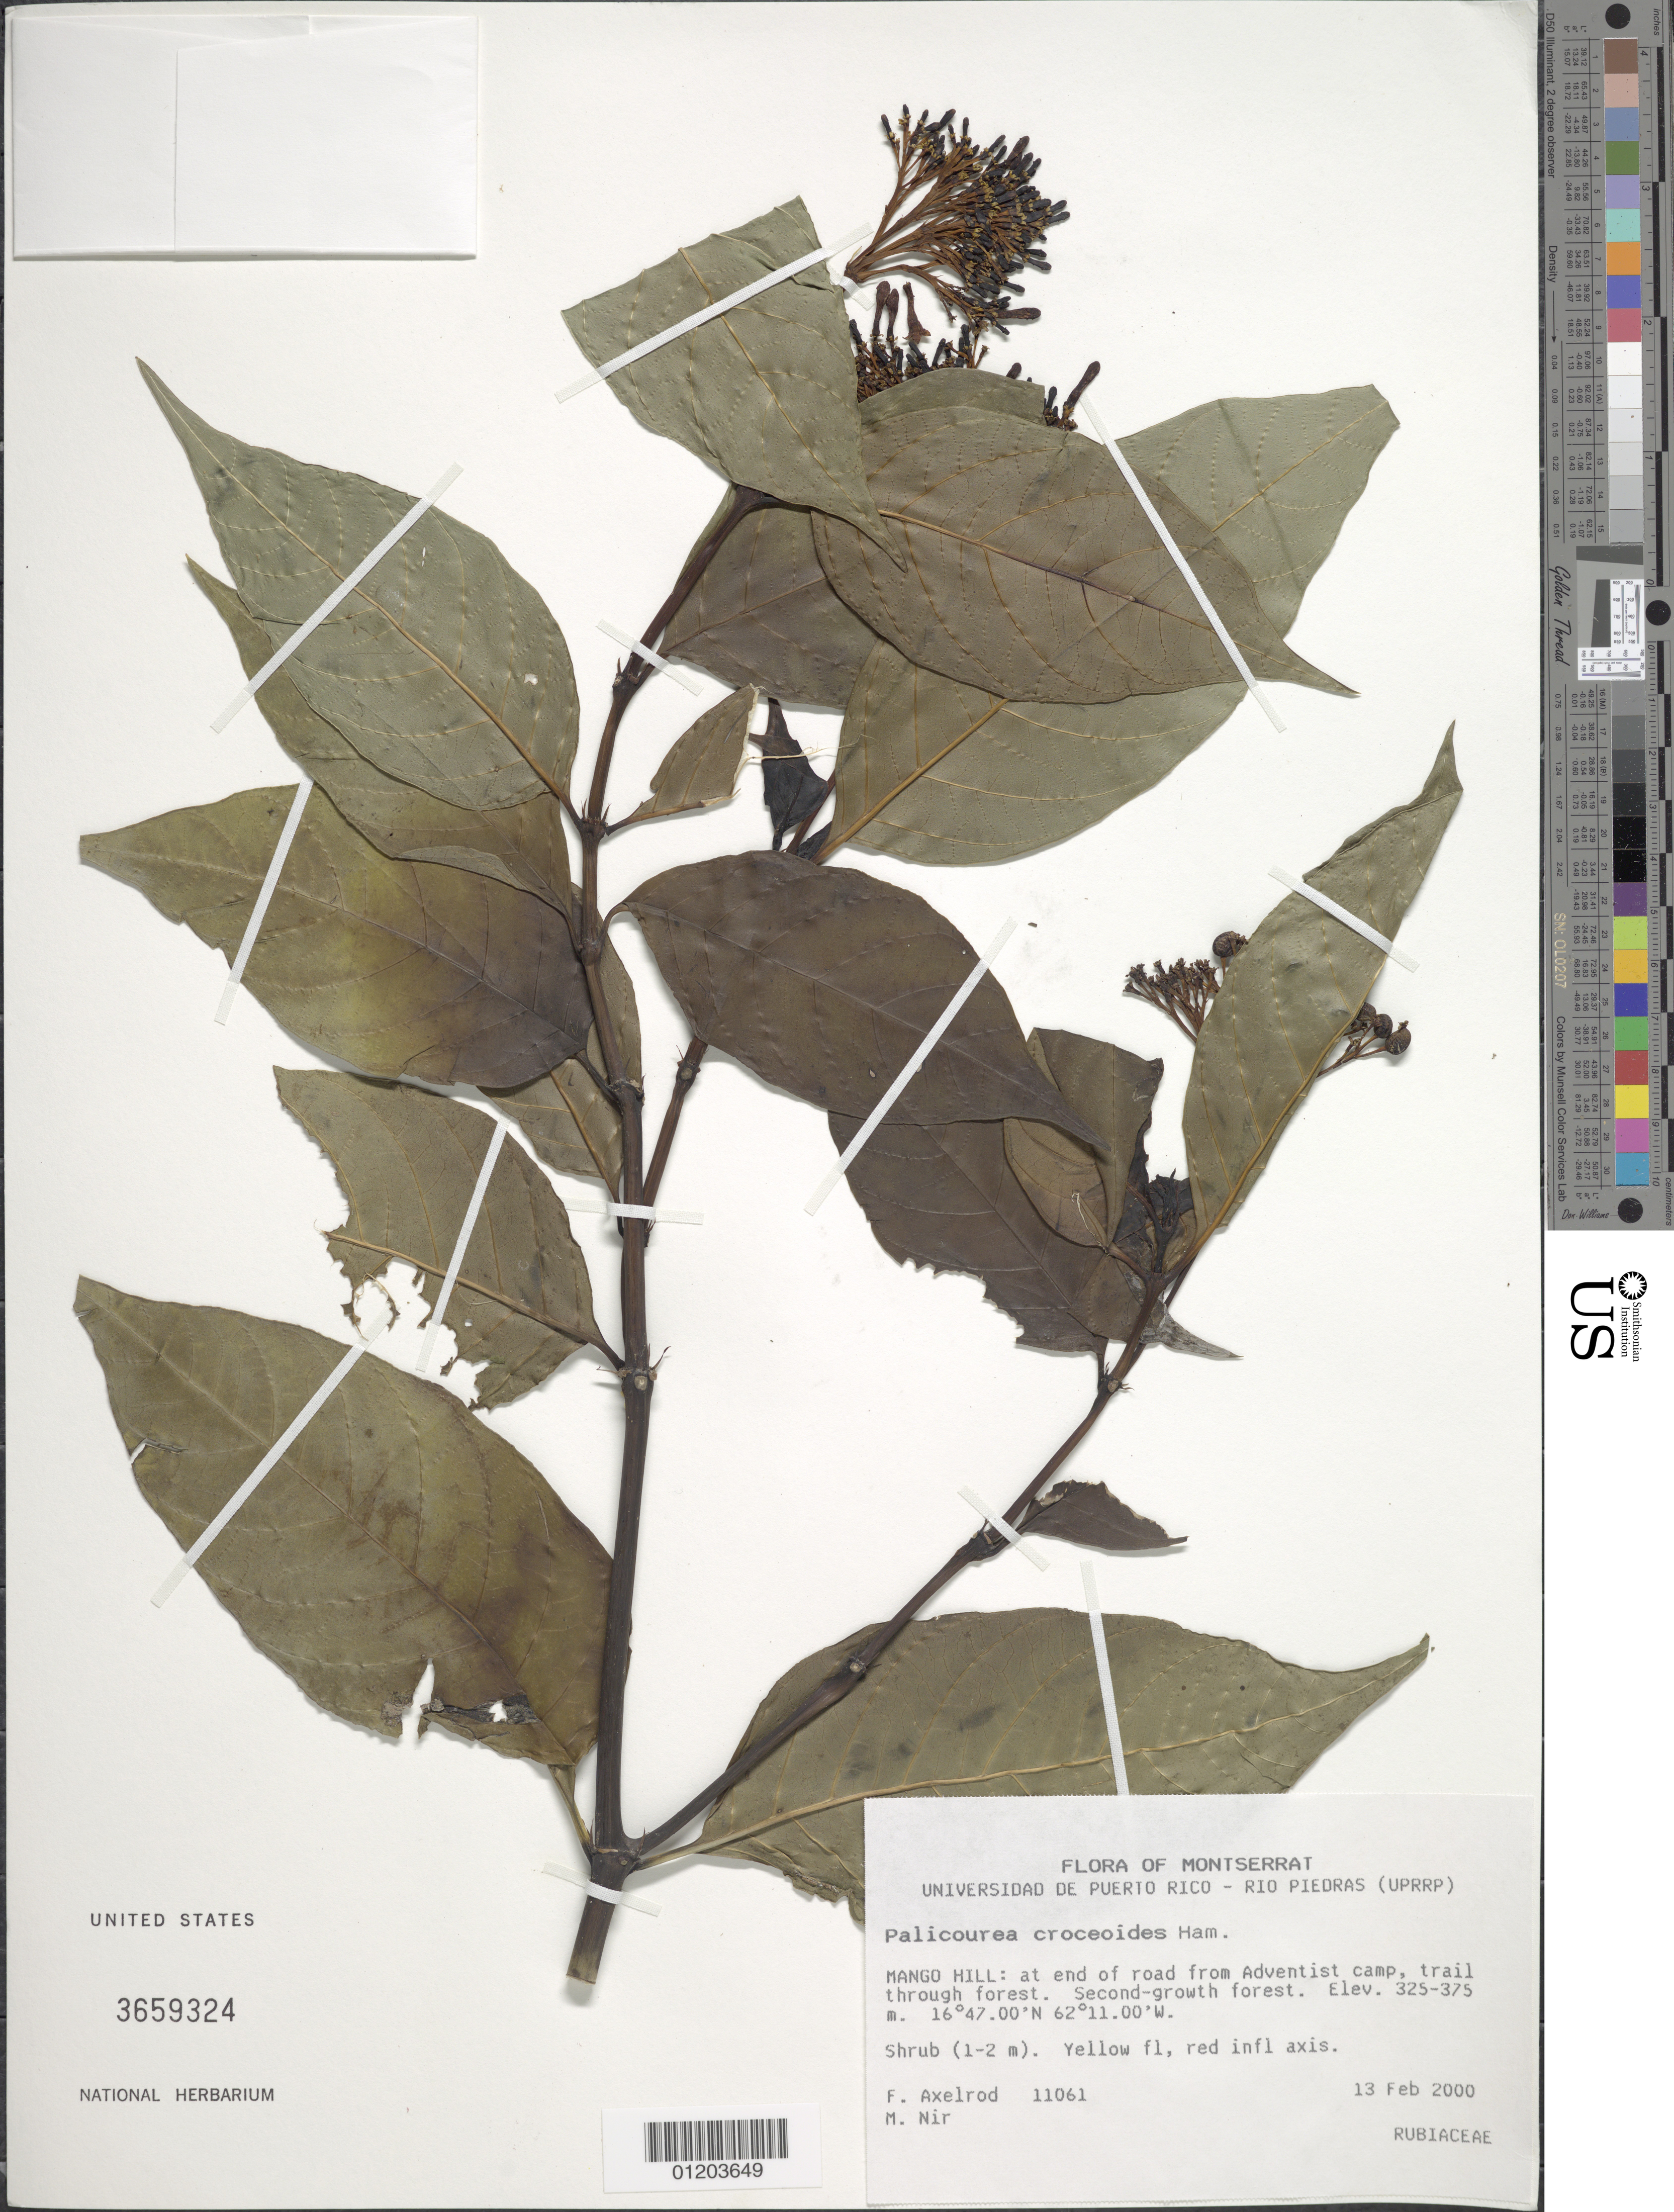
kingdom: Plantae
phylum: Tracheophyta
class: Magnoliopsida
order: Gentianales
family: Rubiaceae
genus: Palicourea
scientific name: Palicourea croceoides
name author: Ham.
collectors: F. S. Axelrod & M. A. Nir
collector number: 11061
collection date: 2000-02-13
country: Montserrat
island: Montserrat I.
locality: Mango Hill, at end of road from Adventist camp, trail through forest.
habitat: Second growth forest.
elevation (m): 325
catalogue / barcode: US 3659324